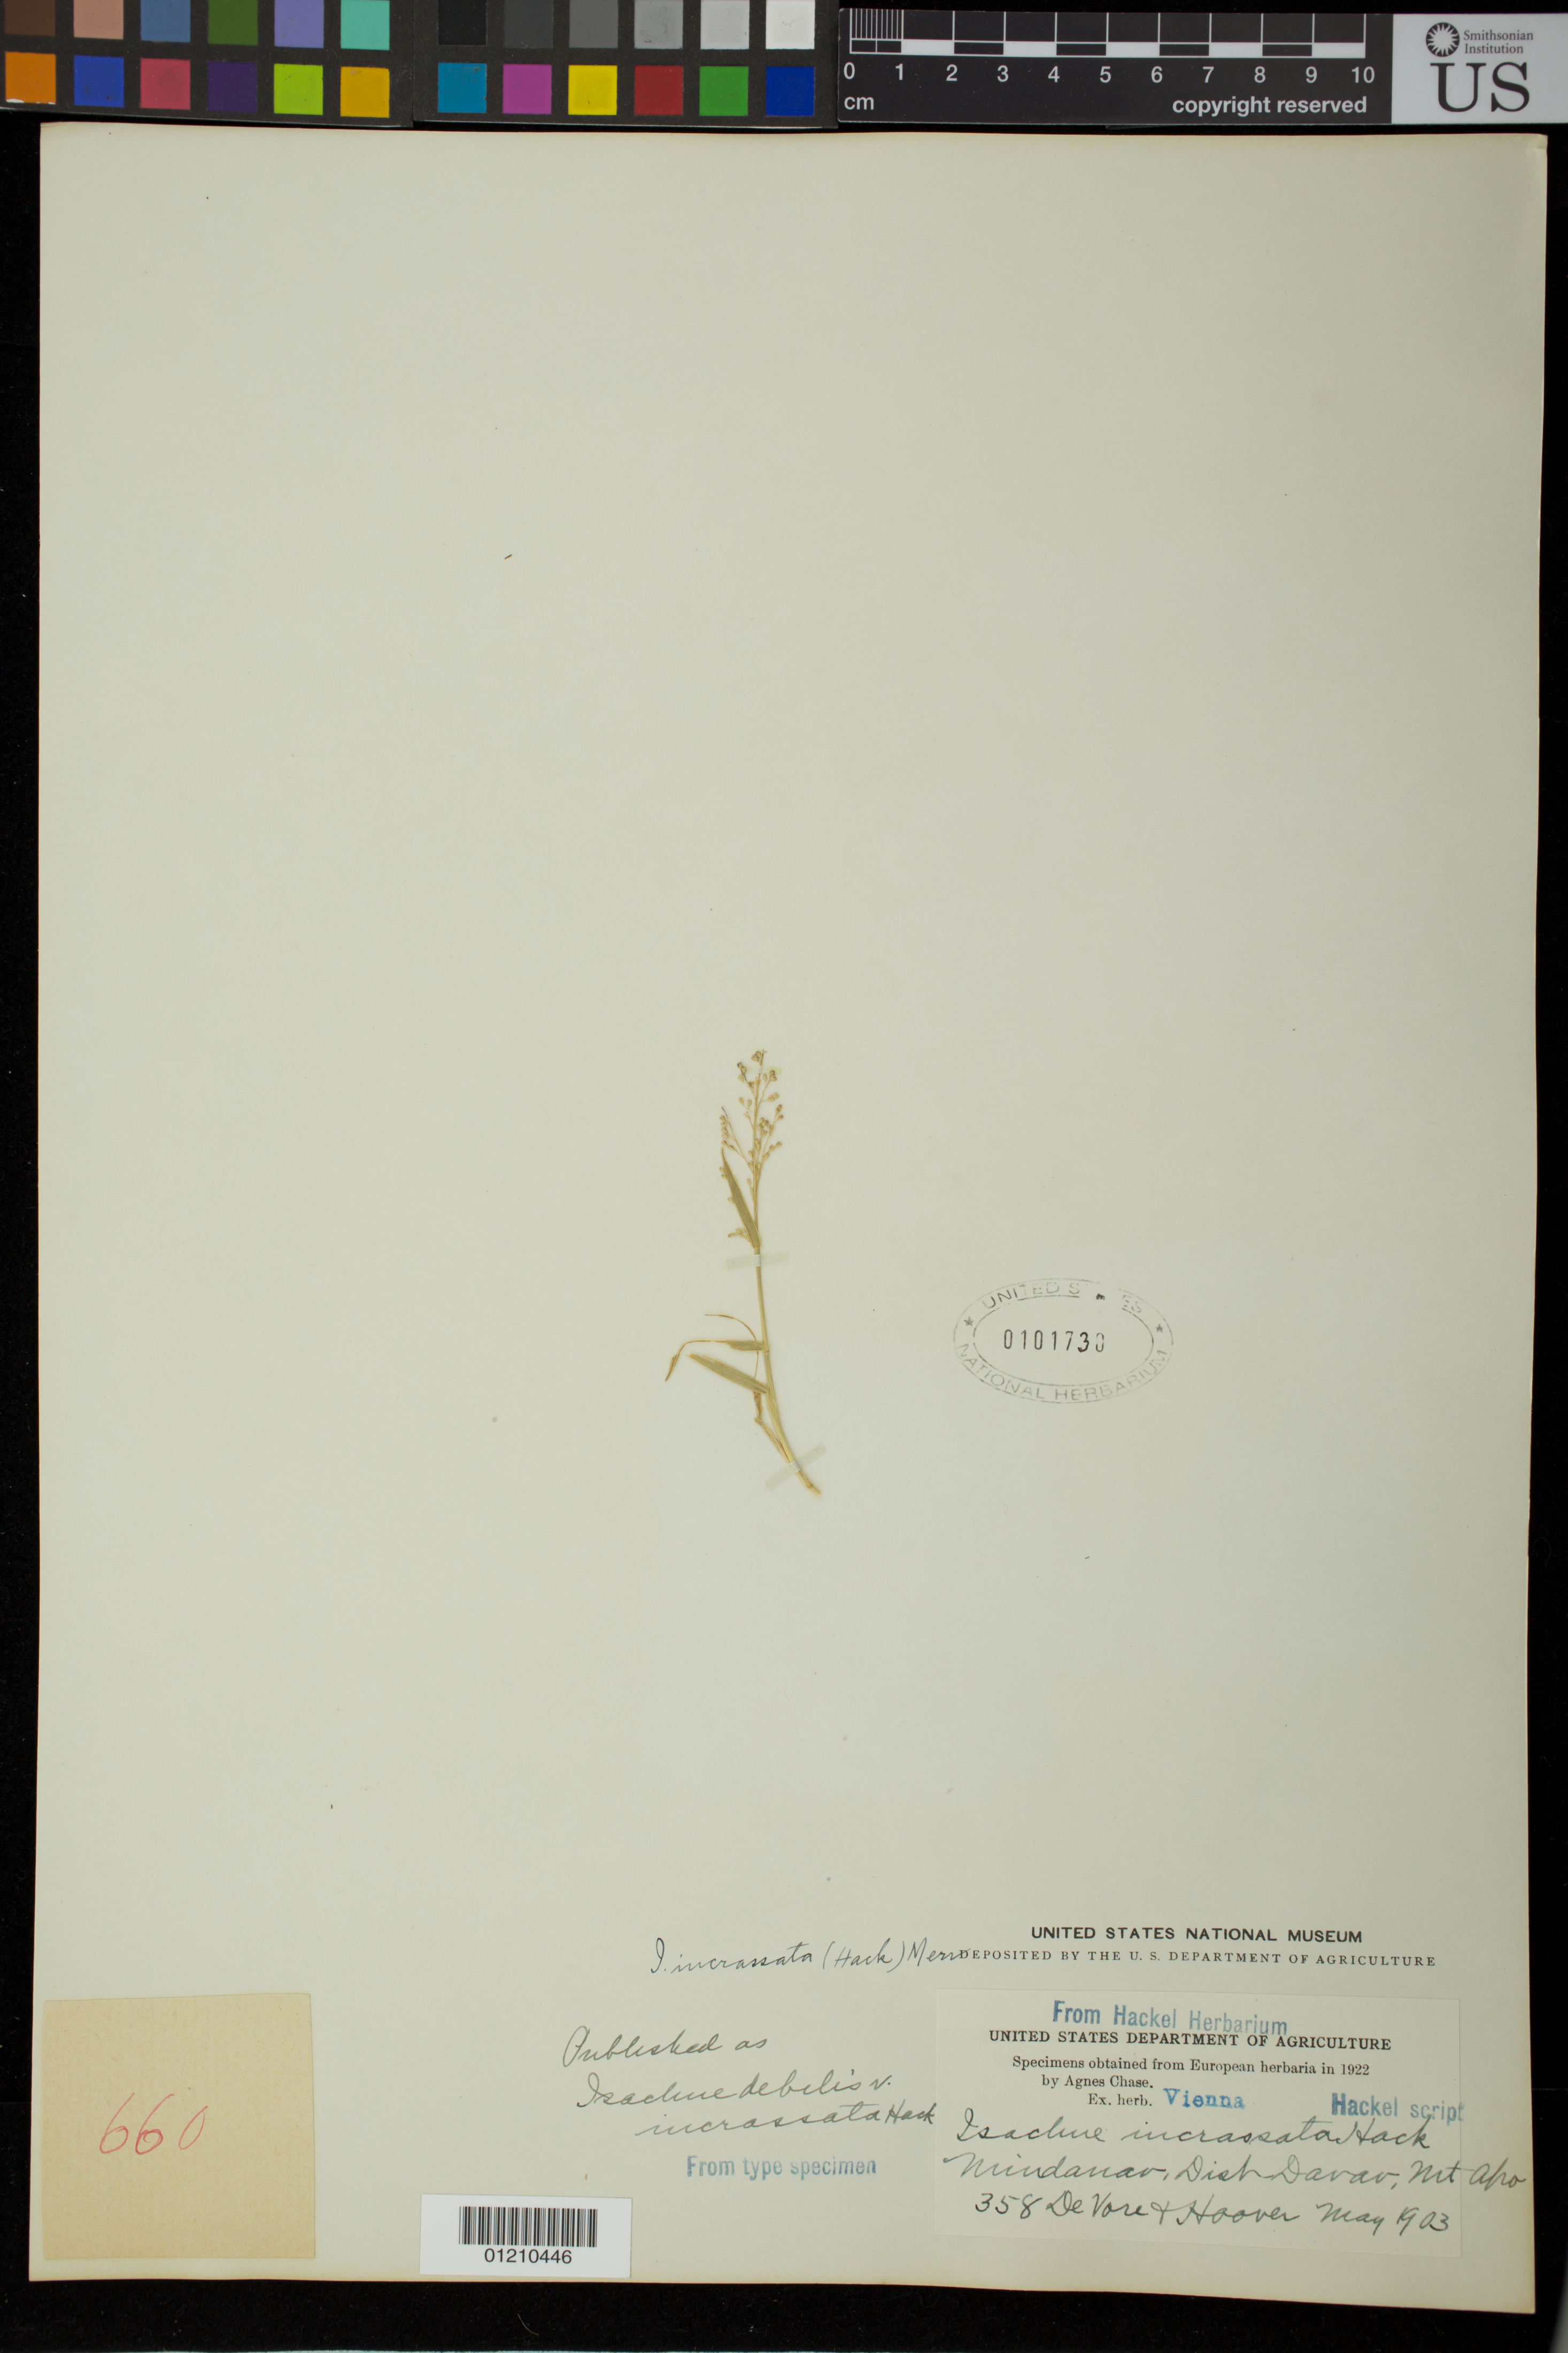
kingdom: Plantae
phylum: Tracheophyta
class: Liliopsida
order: Poales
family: Poaceae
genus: Isachne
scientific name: Isachne debilis var. incrassata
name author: Hack.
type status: Type Collection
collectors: B. F. DeVore & C. L. Hoover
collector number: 358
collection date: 1903-05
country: Philippines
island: Mindanao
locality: Mindanao, Dist. Davao, Mt. Apo.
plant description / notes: Fragmentary material of type specimen ex herb. Hackel.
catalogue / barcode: US 101730